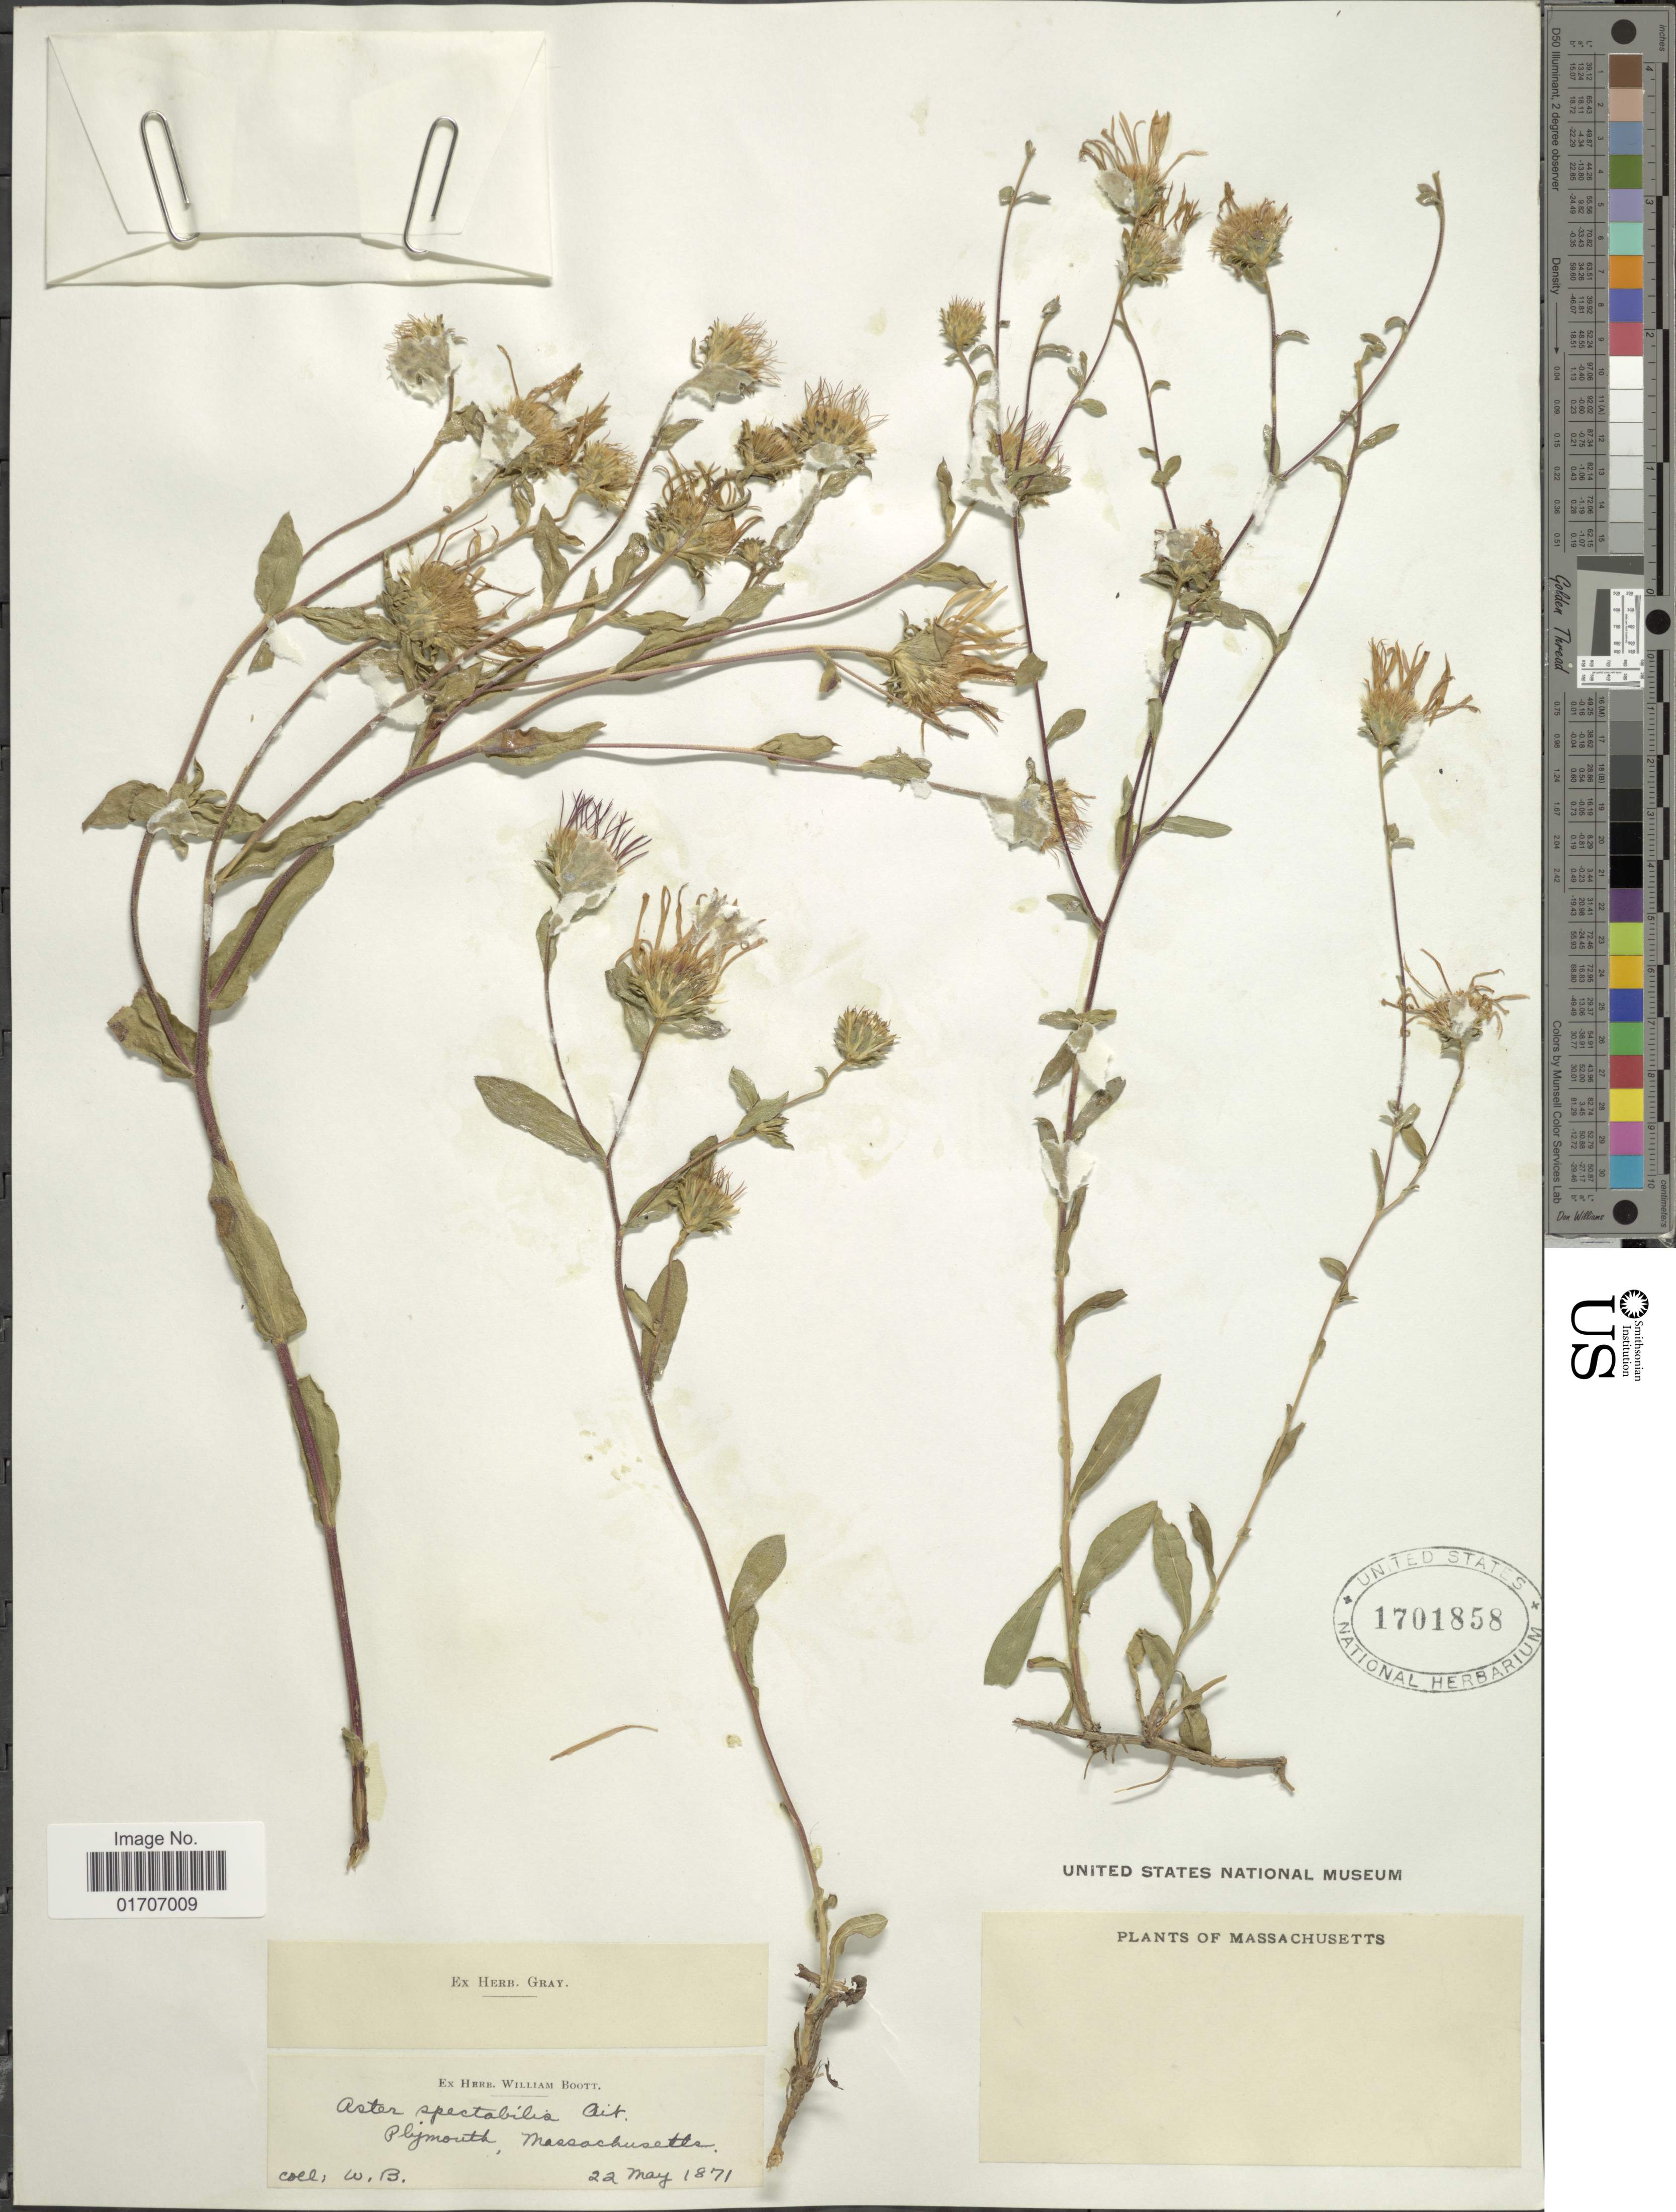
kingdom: Plantae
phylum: Tracheophyta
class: Magnoliopsida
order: Asterales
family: Asteraceae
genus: Eurybia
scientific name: Eurybia spectabilis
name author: (Aiton) G.L. Nesom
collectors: W. Boott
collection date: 1871-05-22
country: United States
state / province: Massachusetts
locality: Plymouth, Massachusetts.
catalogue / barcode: US 1701858